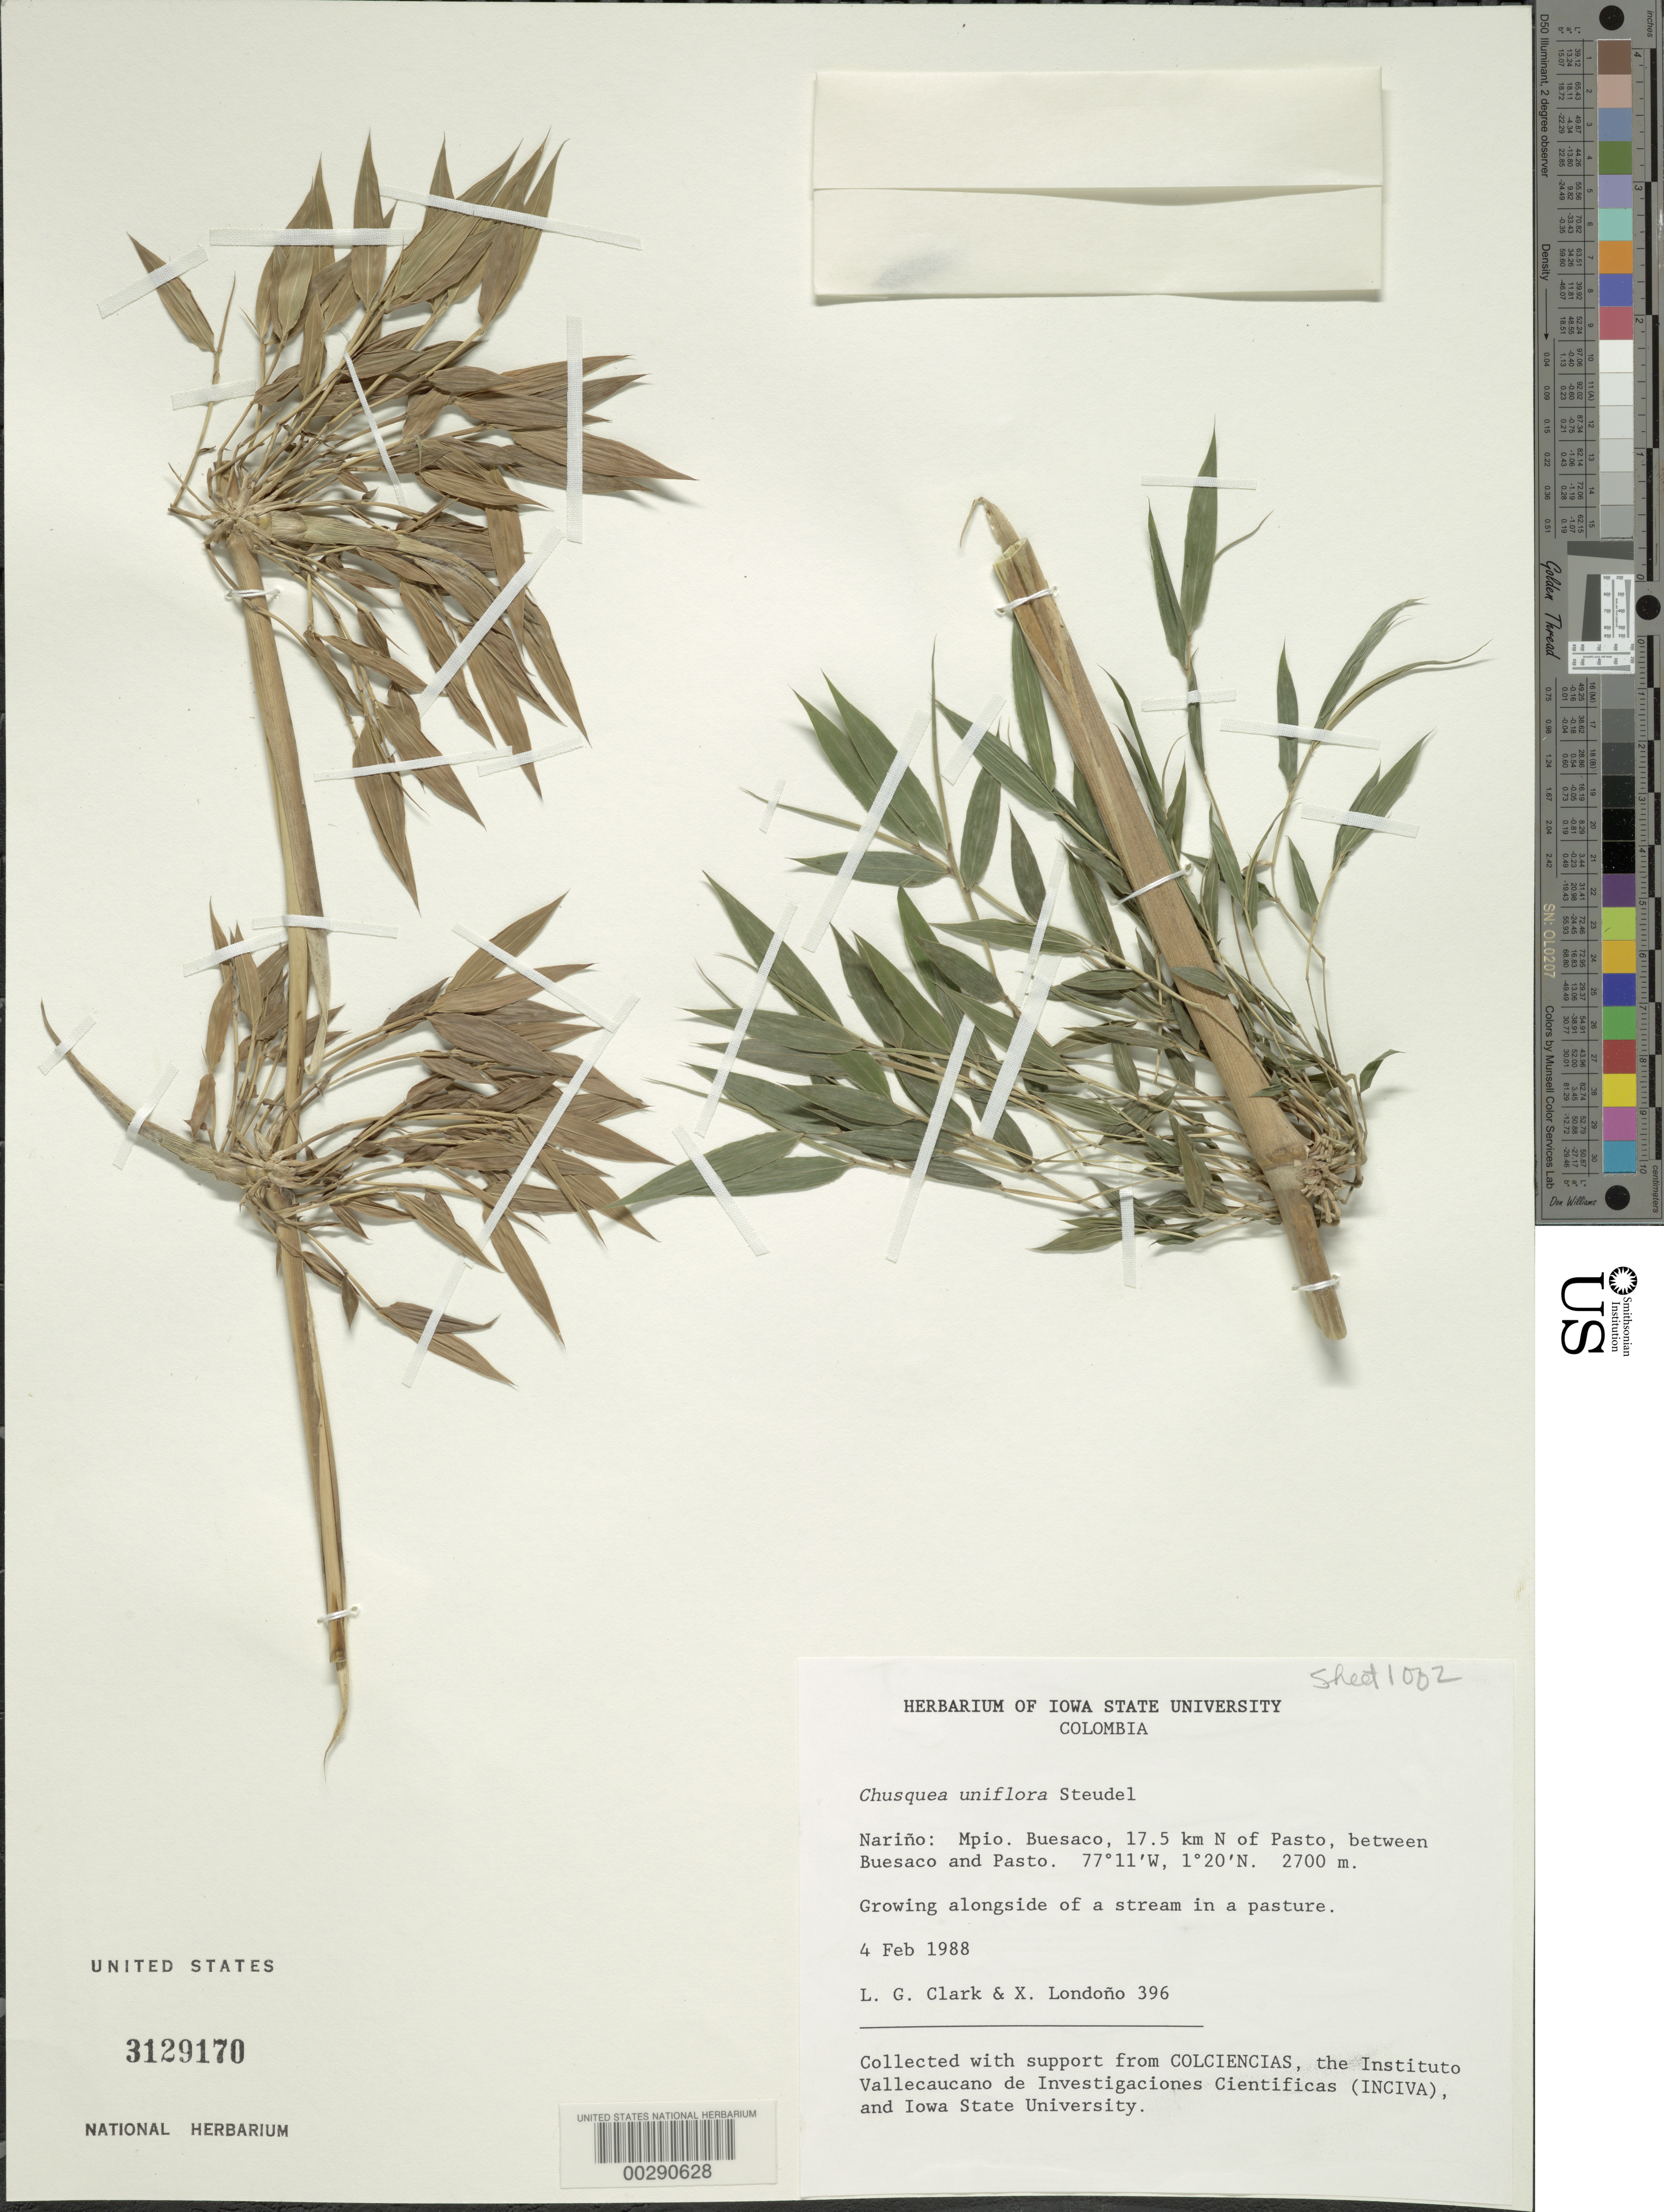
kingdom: Plantae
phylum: Tracheophyta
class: Liliopsida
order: Poales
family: Poaceae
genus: Chusquea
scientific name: Chusquea uniflora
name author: Steud.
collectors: L. G. Clark & X. Londoño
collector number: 396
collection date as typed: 04 Feb 1988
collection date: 1988-02-04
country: Colombia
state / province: Nariño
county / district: Buesaco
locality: Mun. Buesaco, 17.5 km N of Pasto, road between Buesaco and Pasto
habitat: Along side of a stream in a pasture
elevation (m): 2700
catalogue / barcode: US 3129170